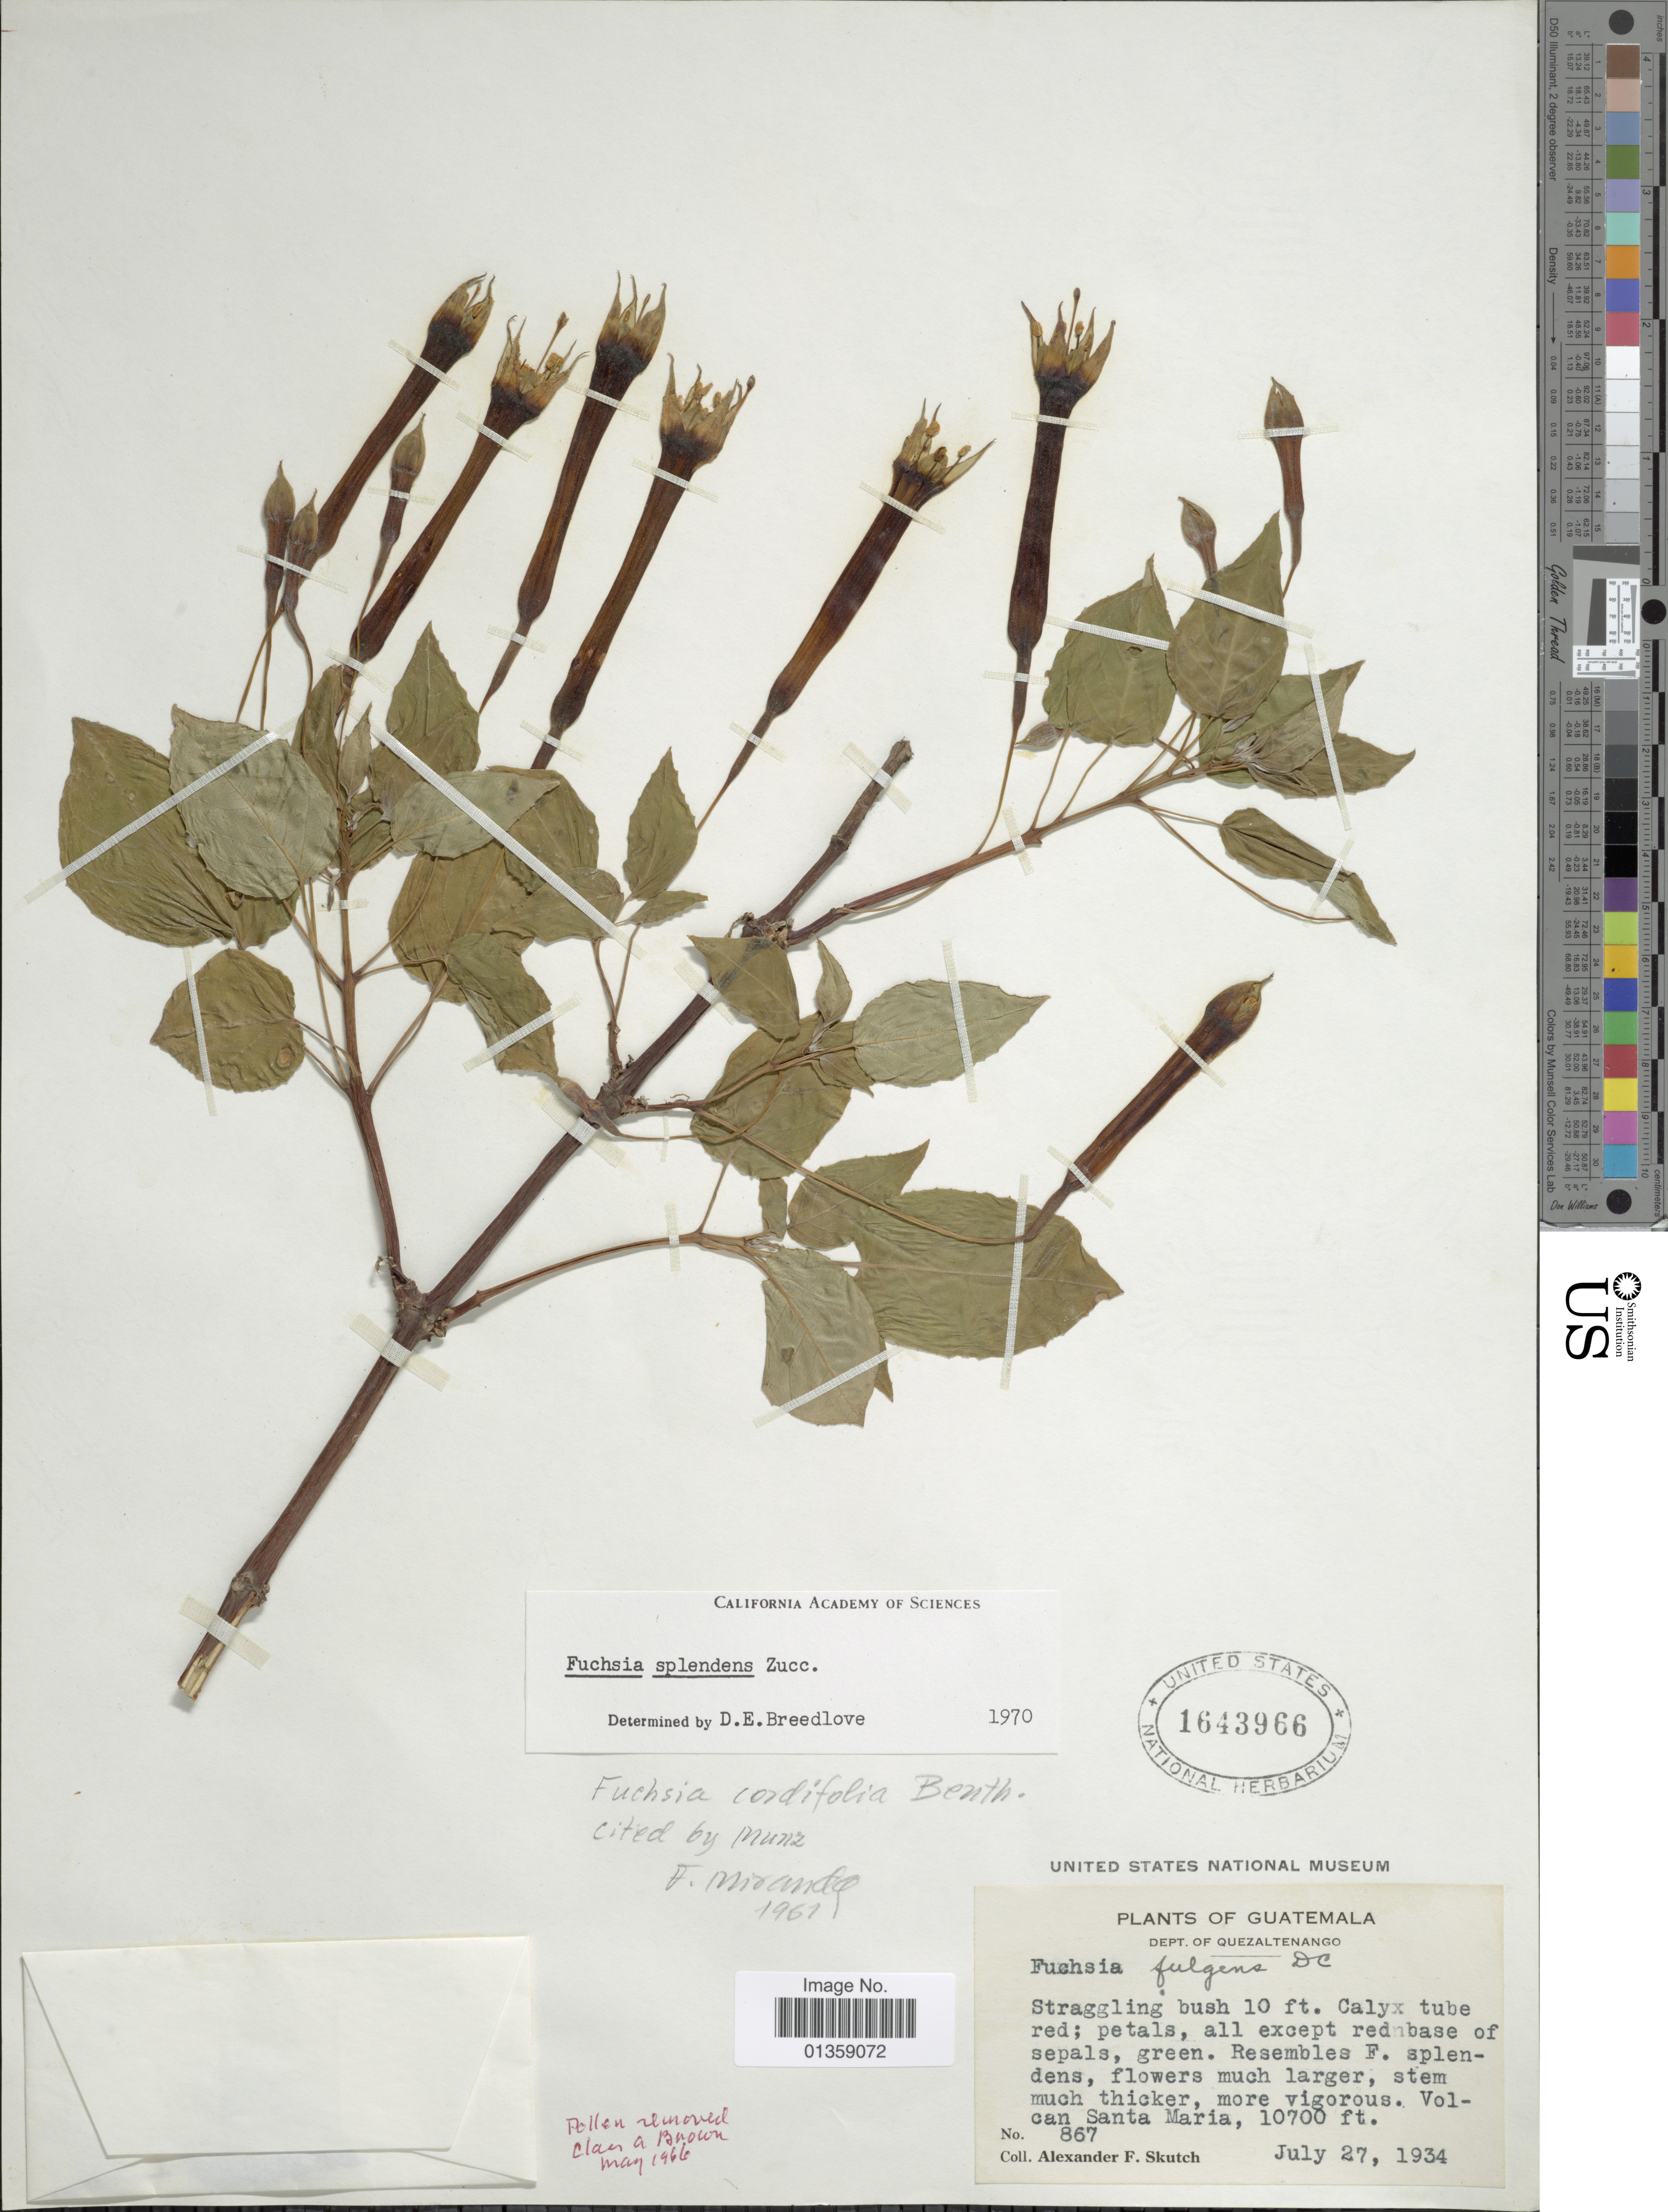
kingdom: Plantae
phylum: Tracheophyta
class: Magnoliopsida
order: Myrtales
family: Onagraceae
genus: Fuchsia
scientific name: Fuchsia splendens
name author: Zucc.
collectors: A. F. Skutch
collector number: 867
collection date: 1934-07-27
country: Guatemala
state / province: Quetzaltenango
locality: Volcan Santa Maria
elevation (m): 3261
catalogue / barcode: US 1643966